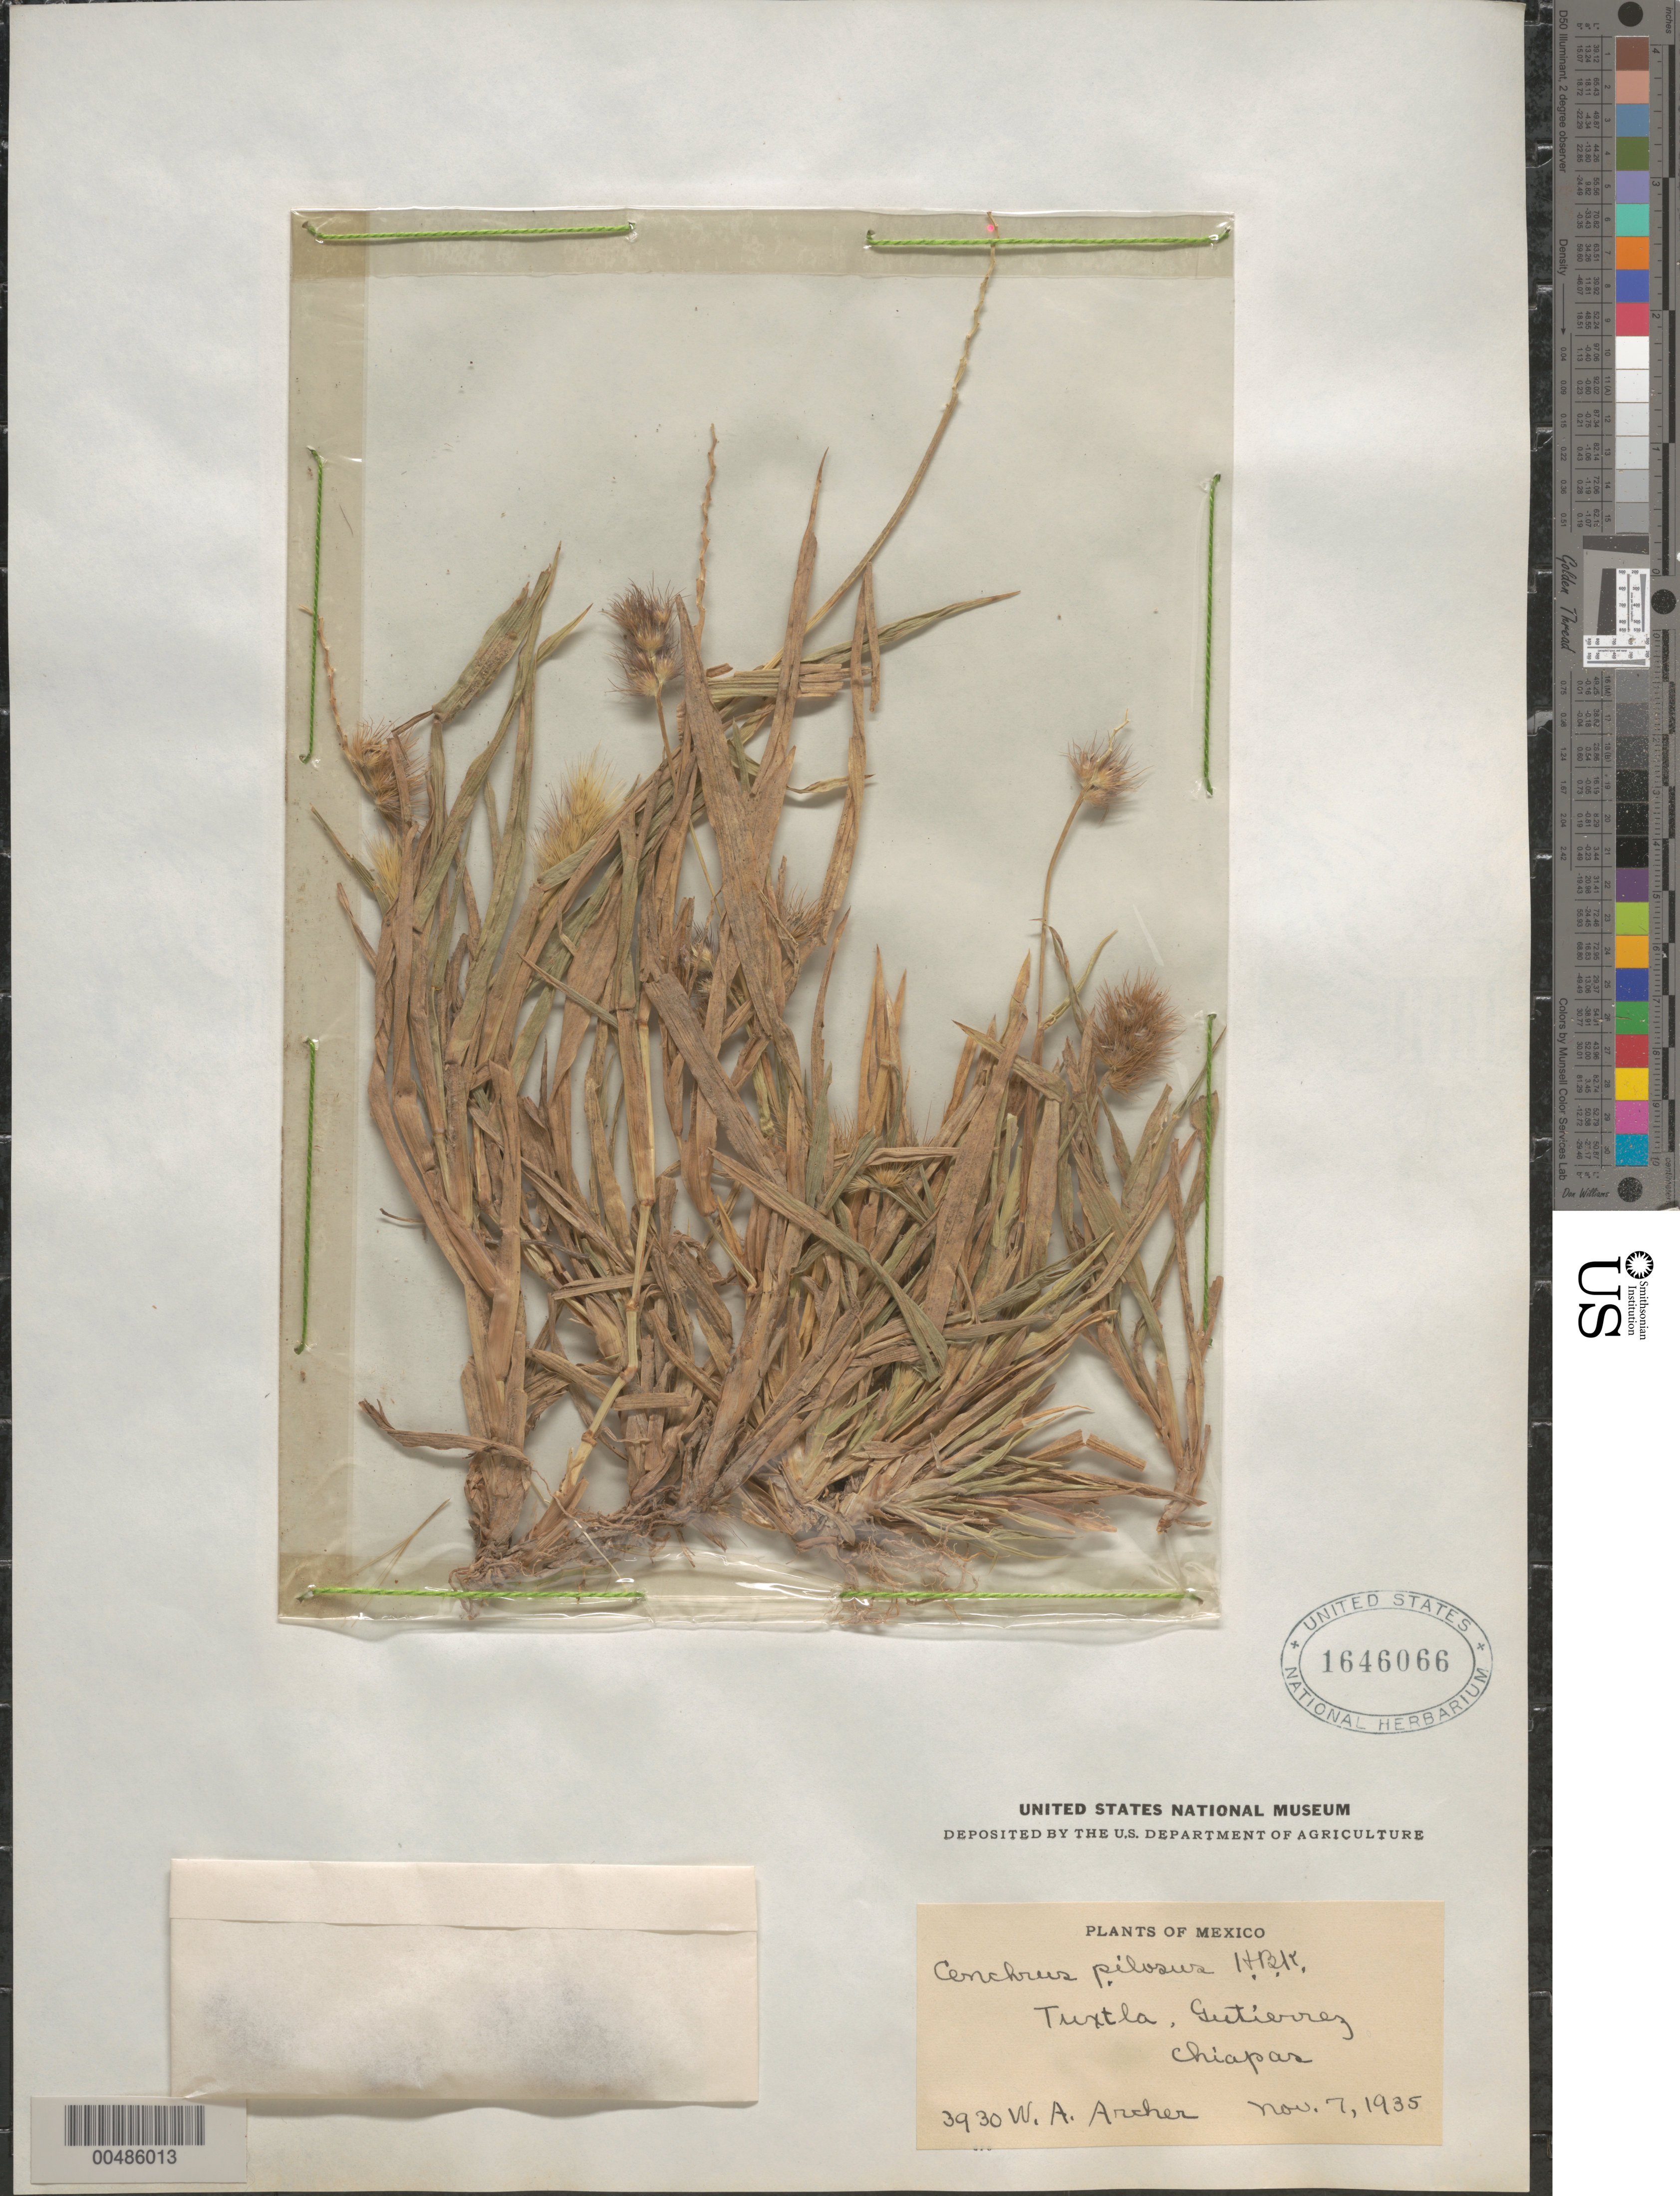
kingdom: Plantae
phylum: Tracheophyta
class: Liliopsida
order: Poales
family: Poaceae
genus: Cenchrus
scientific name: Cenchrus pilosus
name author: Kunth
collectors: W. A. Archer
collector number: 3930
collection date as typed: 7 Nov 1935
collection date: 1935-11-07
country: Mexico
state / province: Chiapas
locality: Tuxtla Gutierrez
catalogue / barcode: US 1646066